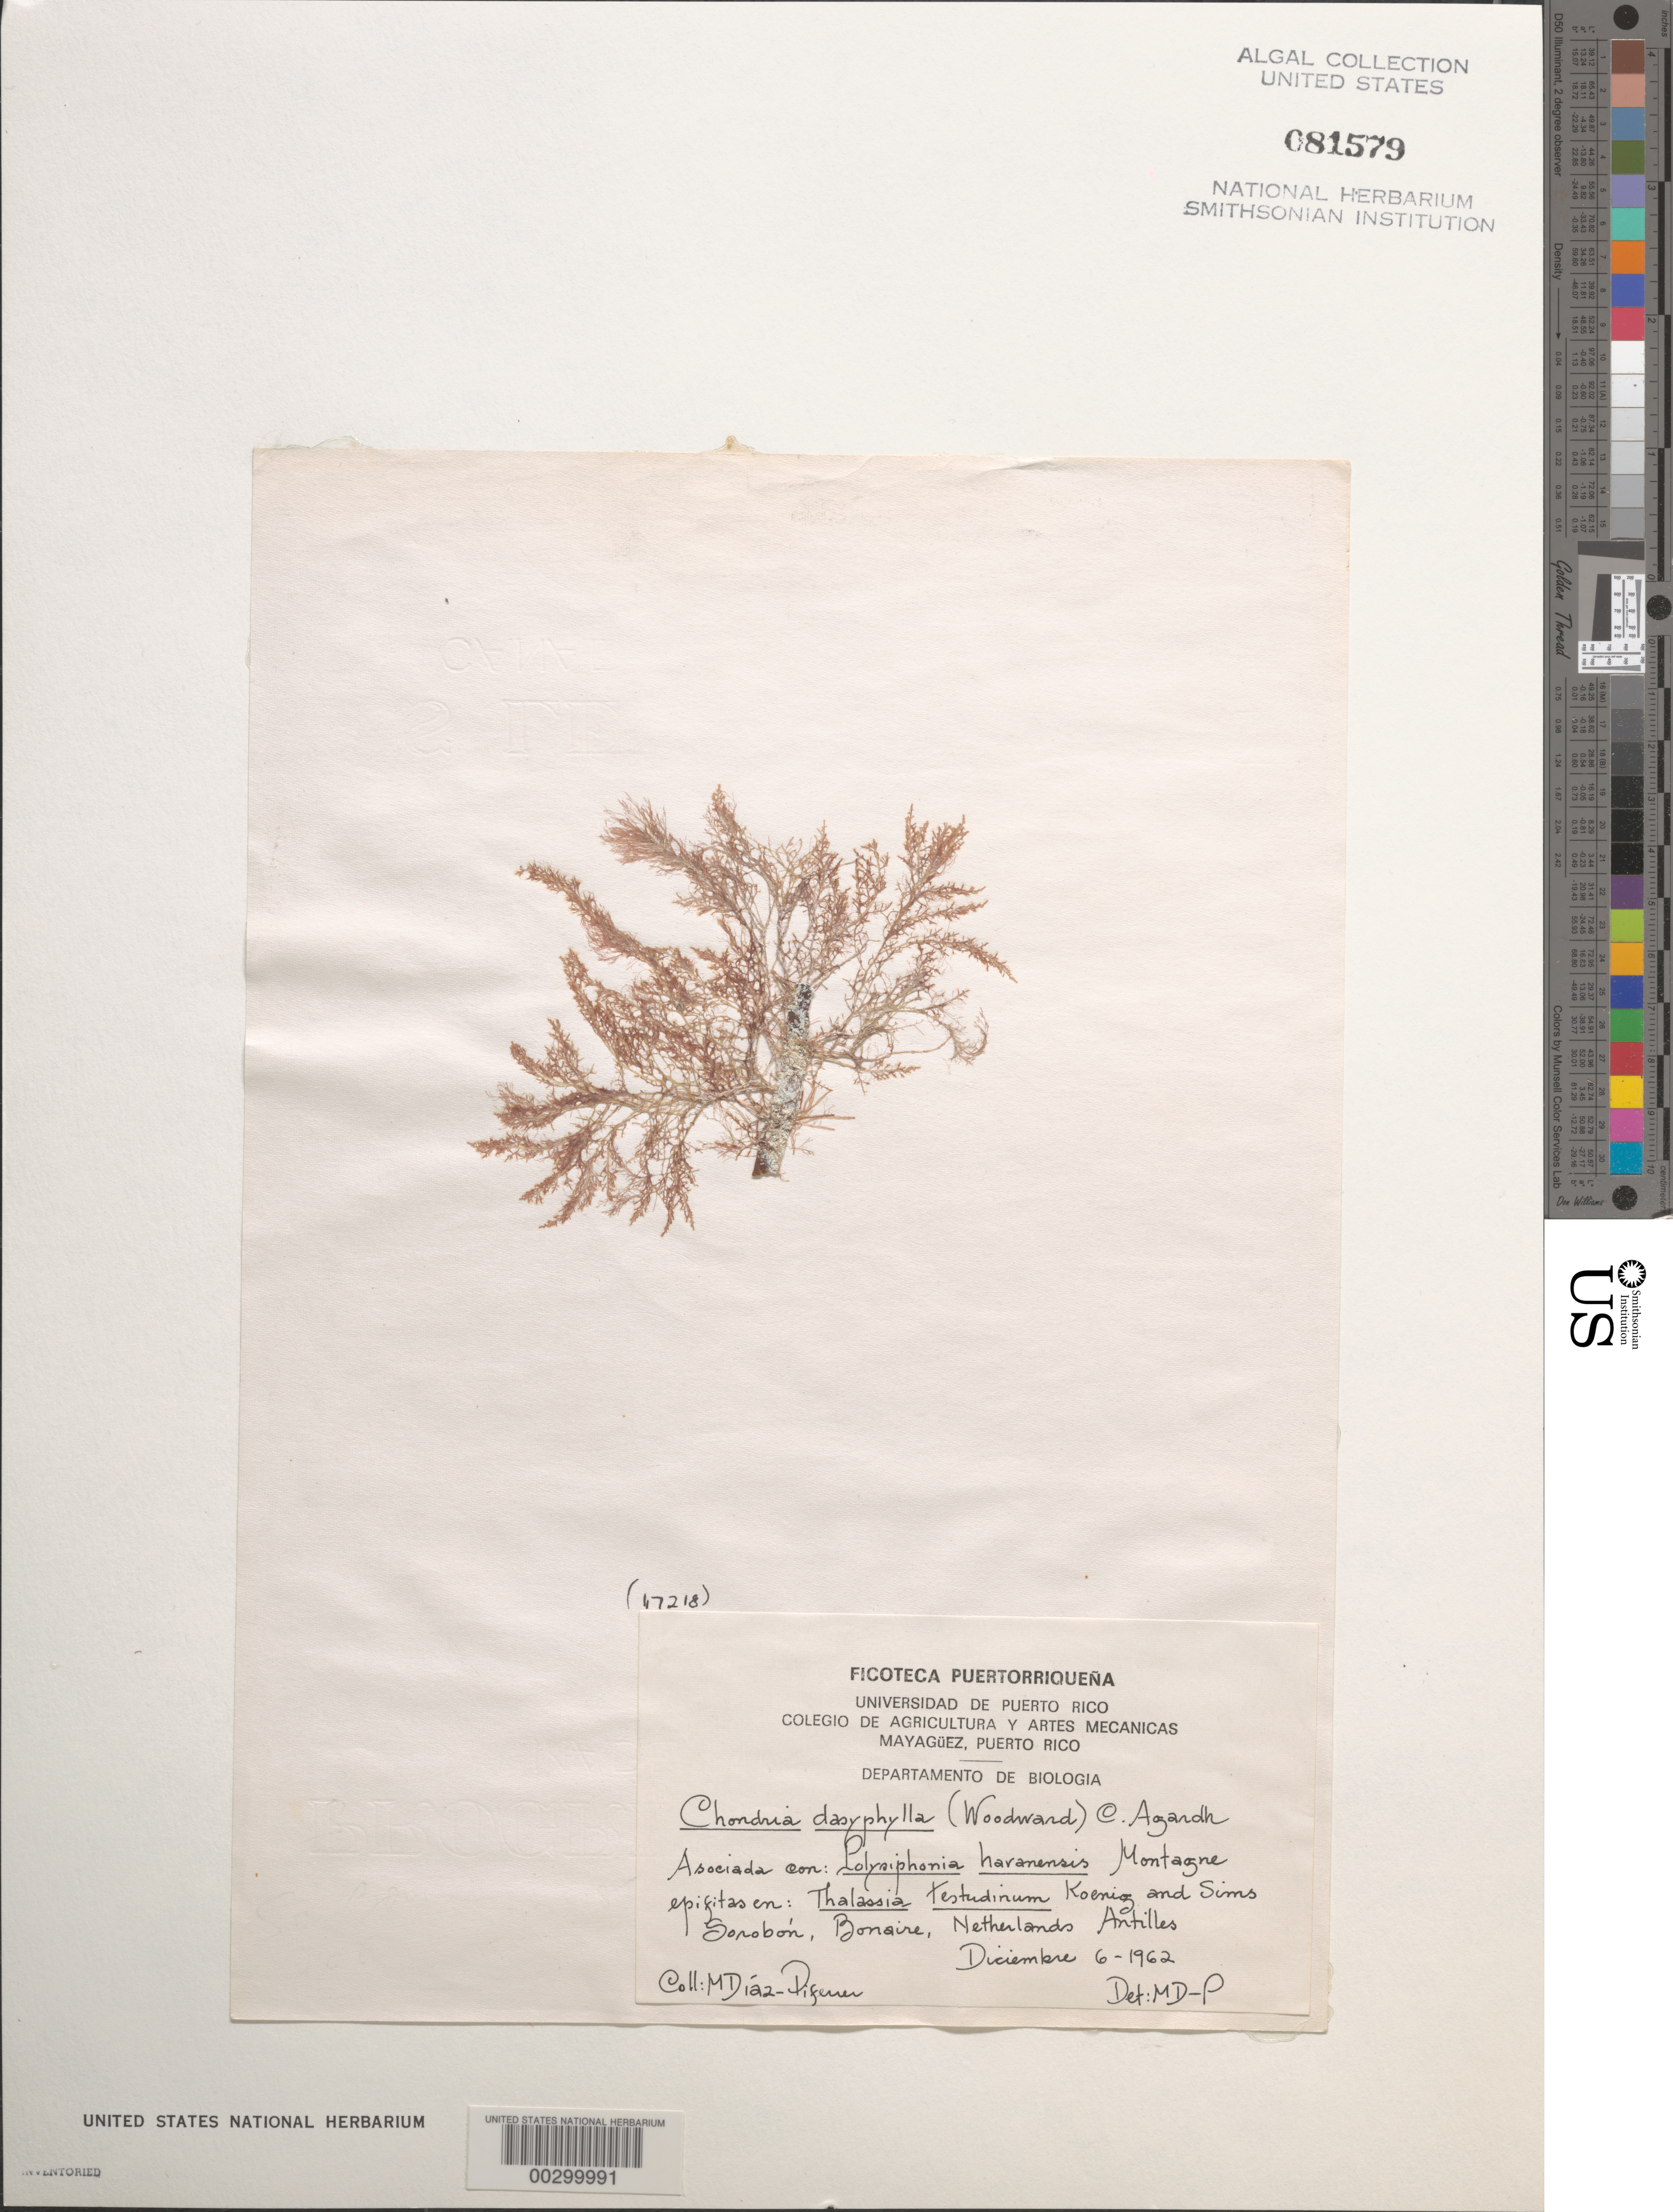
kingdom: Plantae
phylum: Rhodophyta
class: Florideophyceae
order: Ceramiales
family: Rhodomelaceae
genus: Chondria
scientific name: Chondria dasyphylla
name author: (Woodw.) C. Agardh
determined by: Diaz-Piferrer, M.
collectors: M. Diaz-Piferrer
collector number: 17218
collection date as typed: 06 Dec 1962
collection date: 1962-12-06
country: Netherlands Antilles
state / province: ABC Islands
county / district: Bonaire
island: Bonaire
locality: Sorobon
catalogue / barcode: US 81579